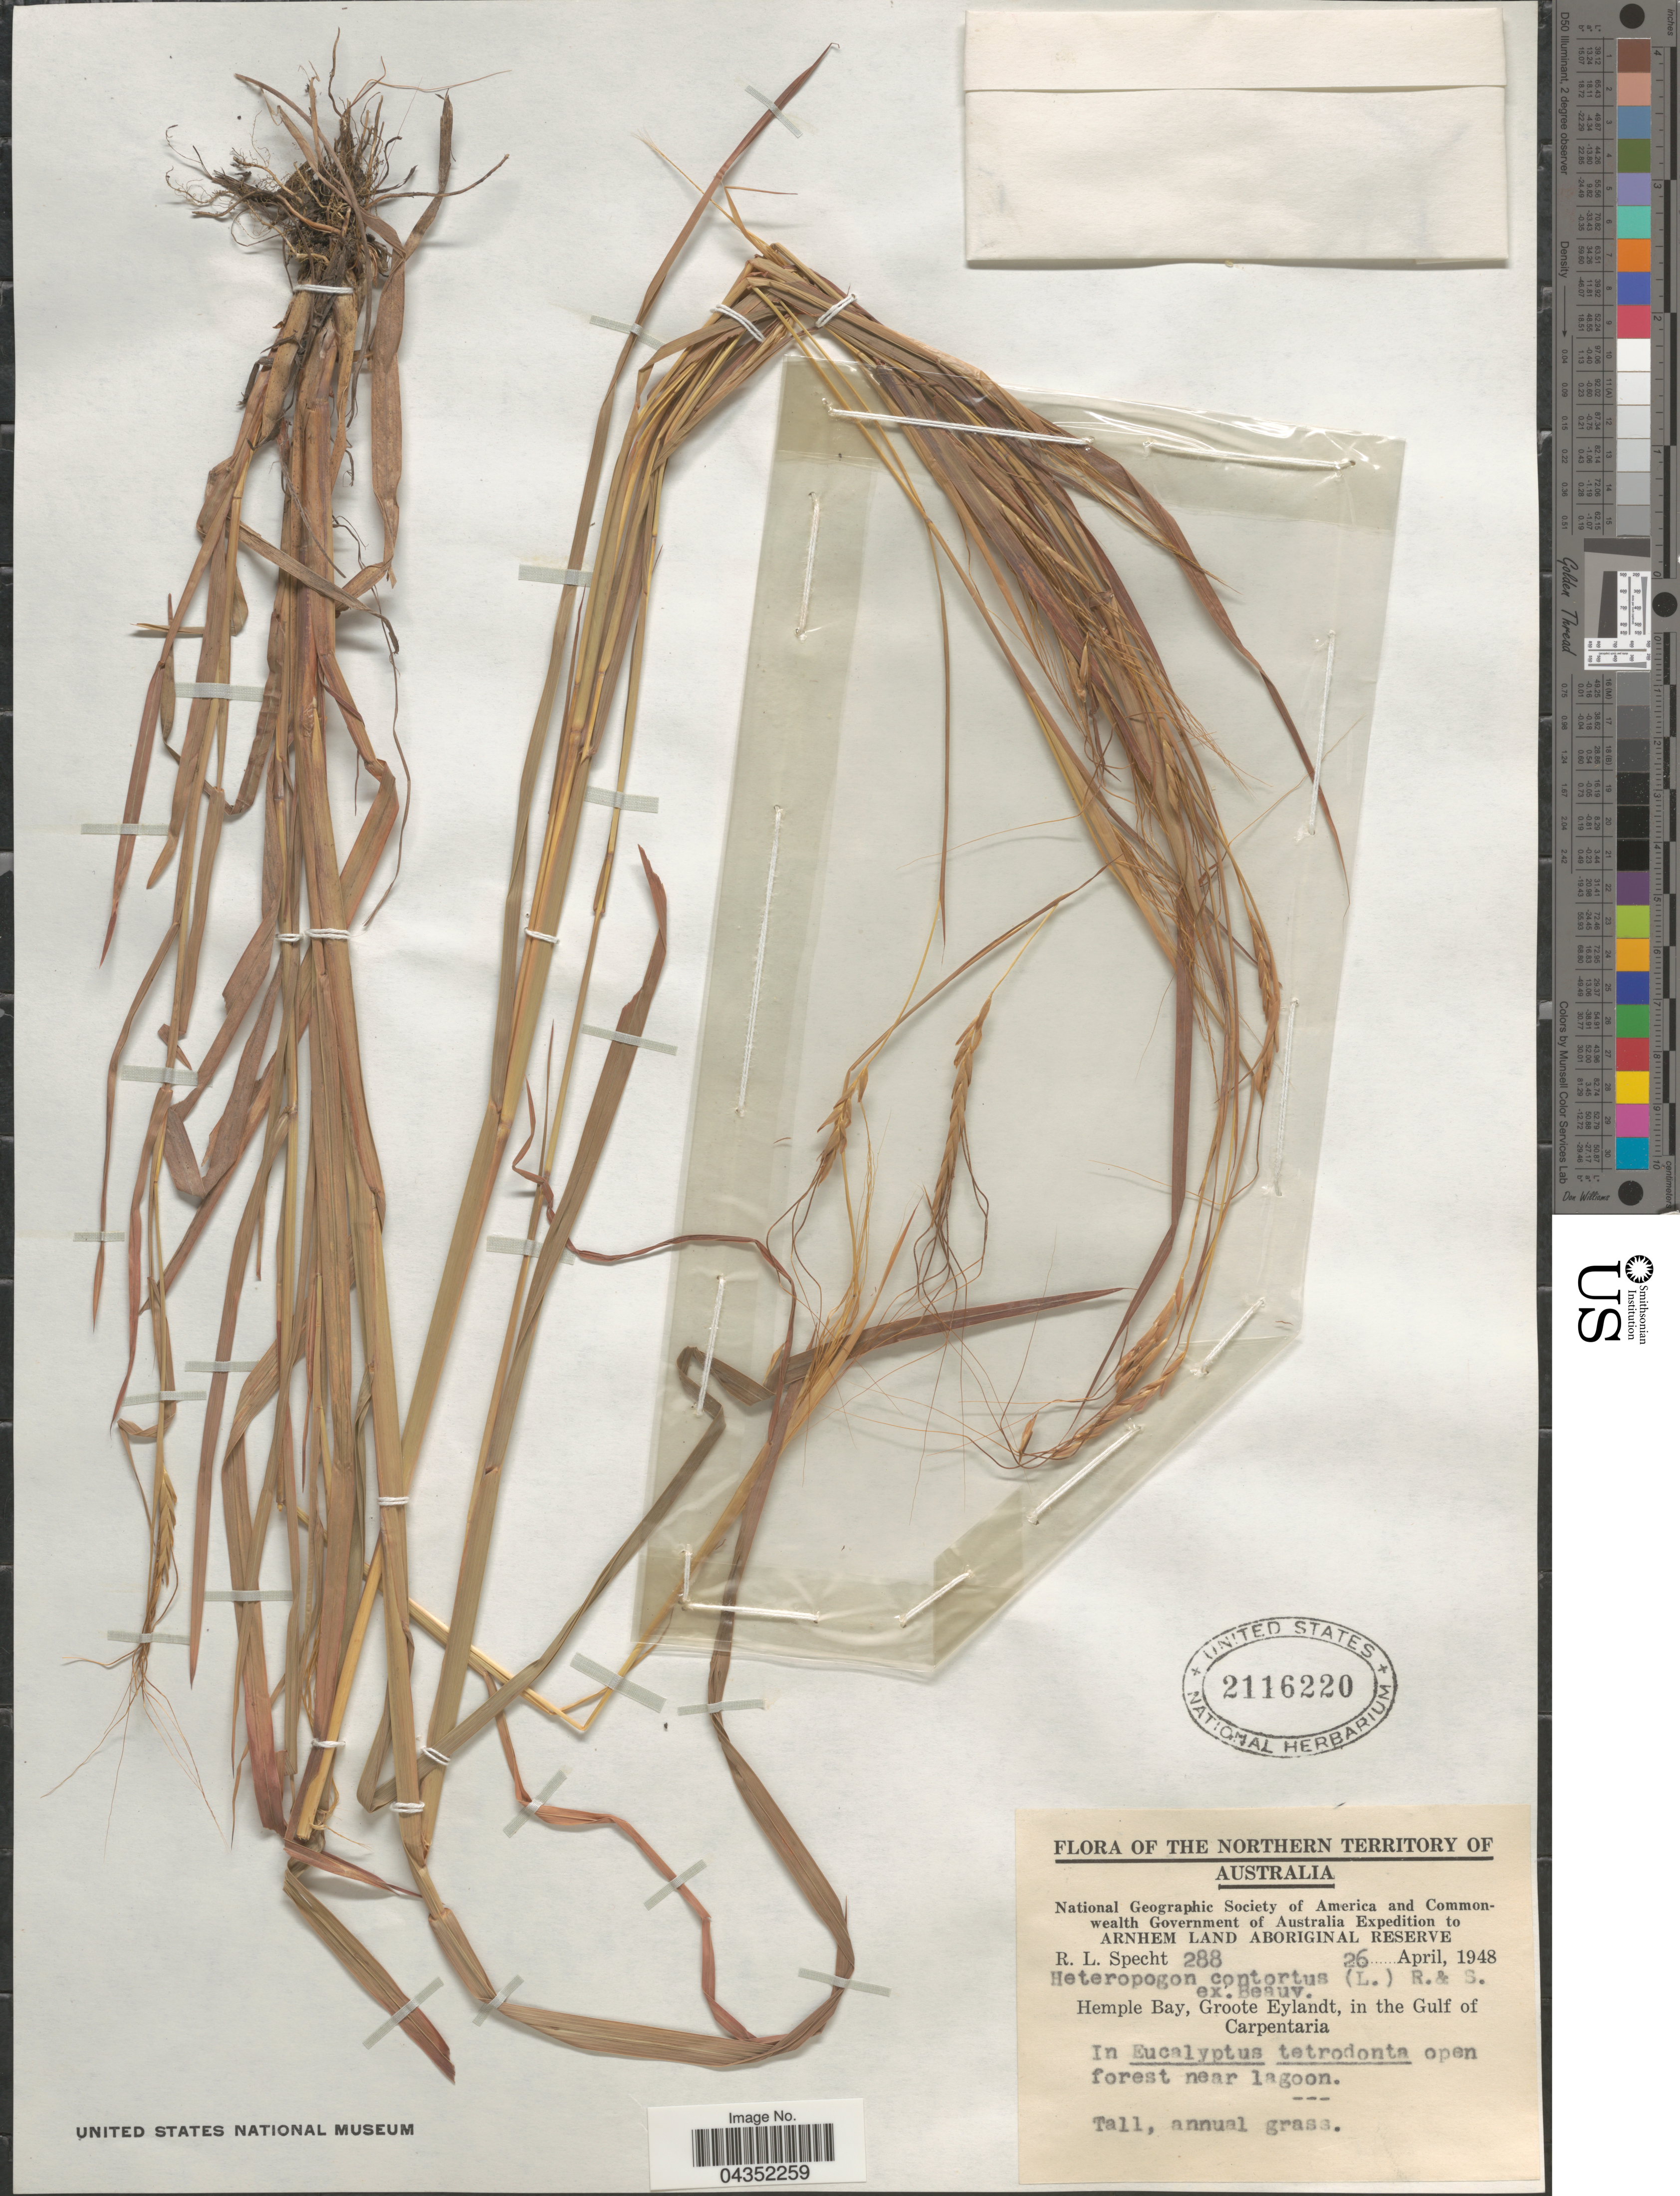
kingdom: Plantae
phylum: Tracheophyta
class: Liliopsida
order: Poales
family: Poaceae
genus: Heteropogon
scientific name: Heteropogon contortus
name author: (L.) P. Beauv. ex Roem. & Schult.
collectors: R. L. Specht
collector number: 288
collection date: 1948-04-26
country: Australia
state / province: Northern Territory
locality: The Northern Territory of Australia. National Geographic Society of America and Commonwealth Government of Australia Expedition to Arnhem Land Aboriginal Reserve. Hemple Bay, Groote Eylandt, in the Gulf of Carpentaria.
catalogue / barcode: US 2116220